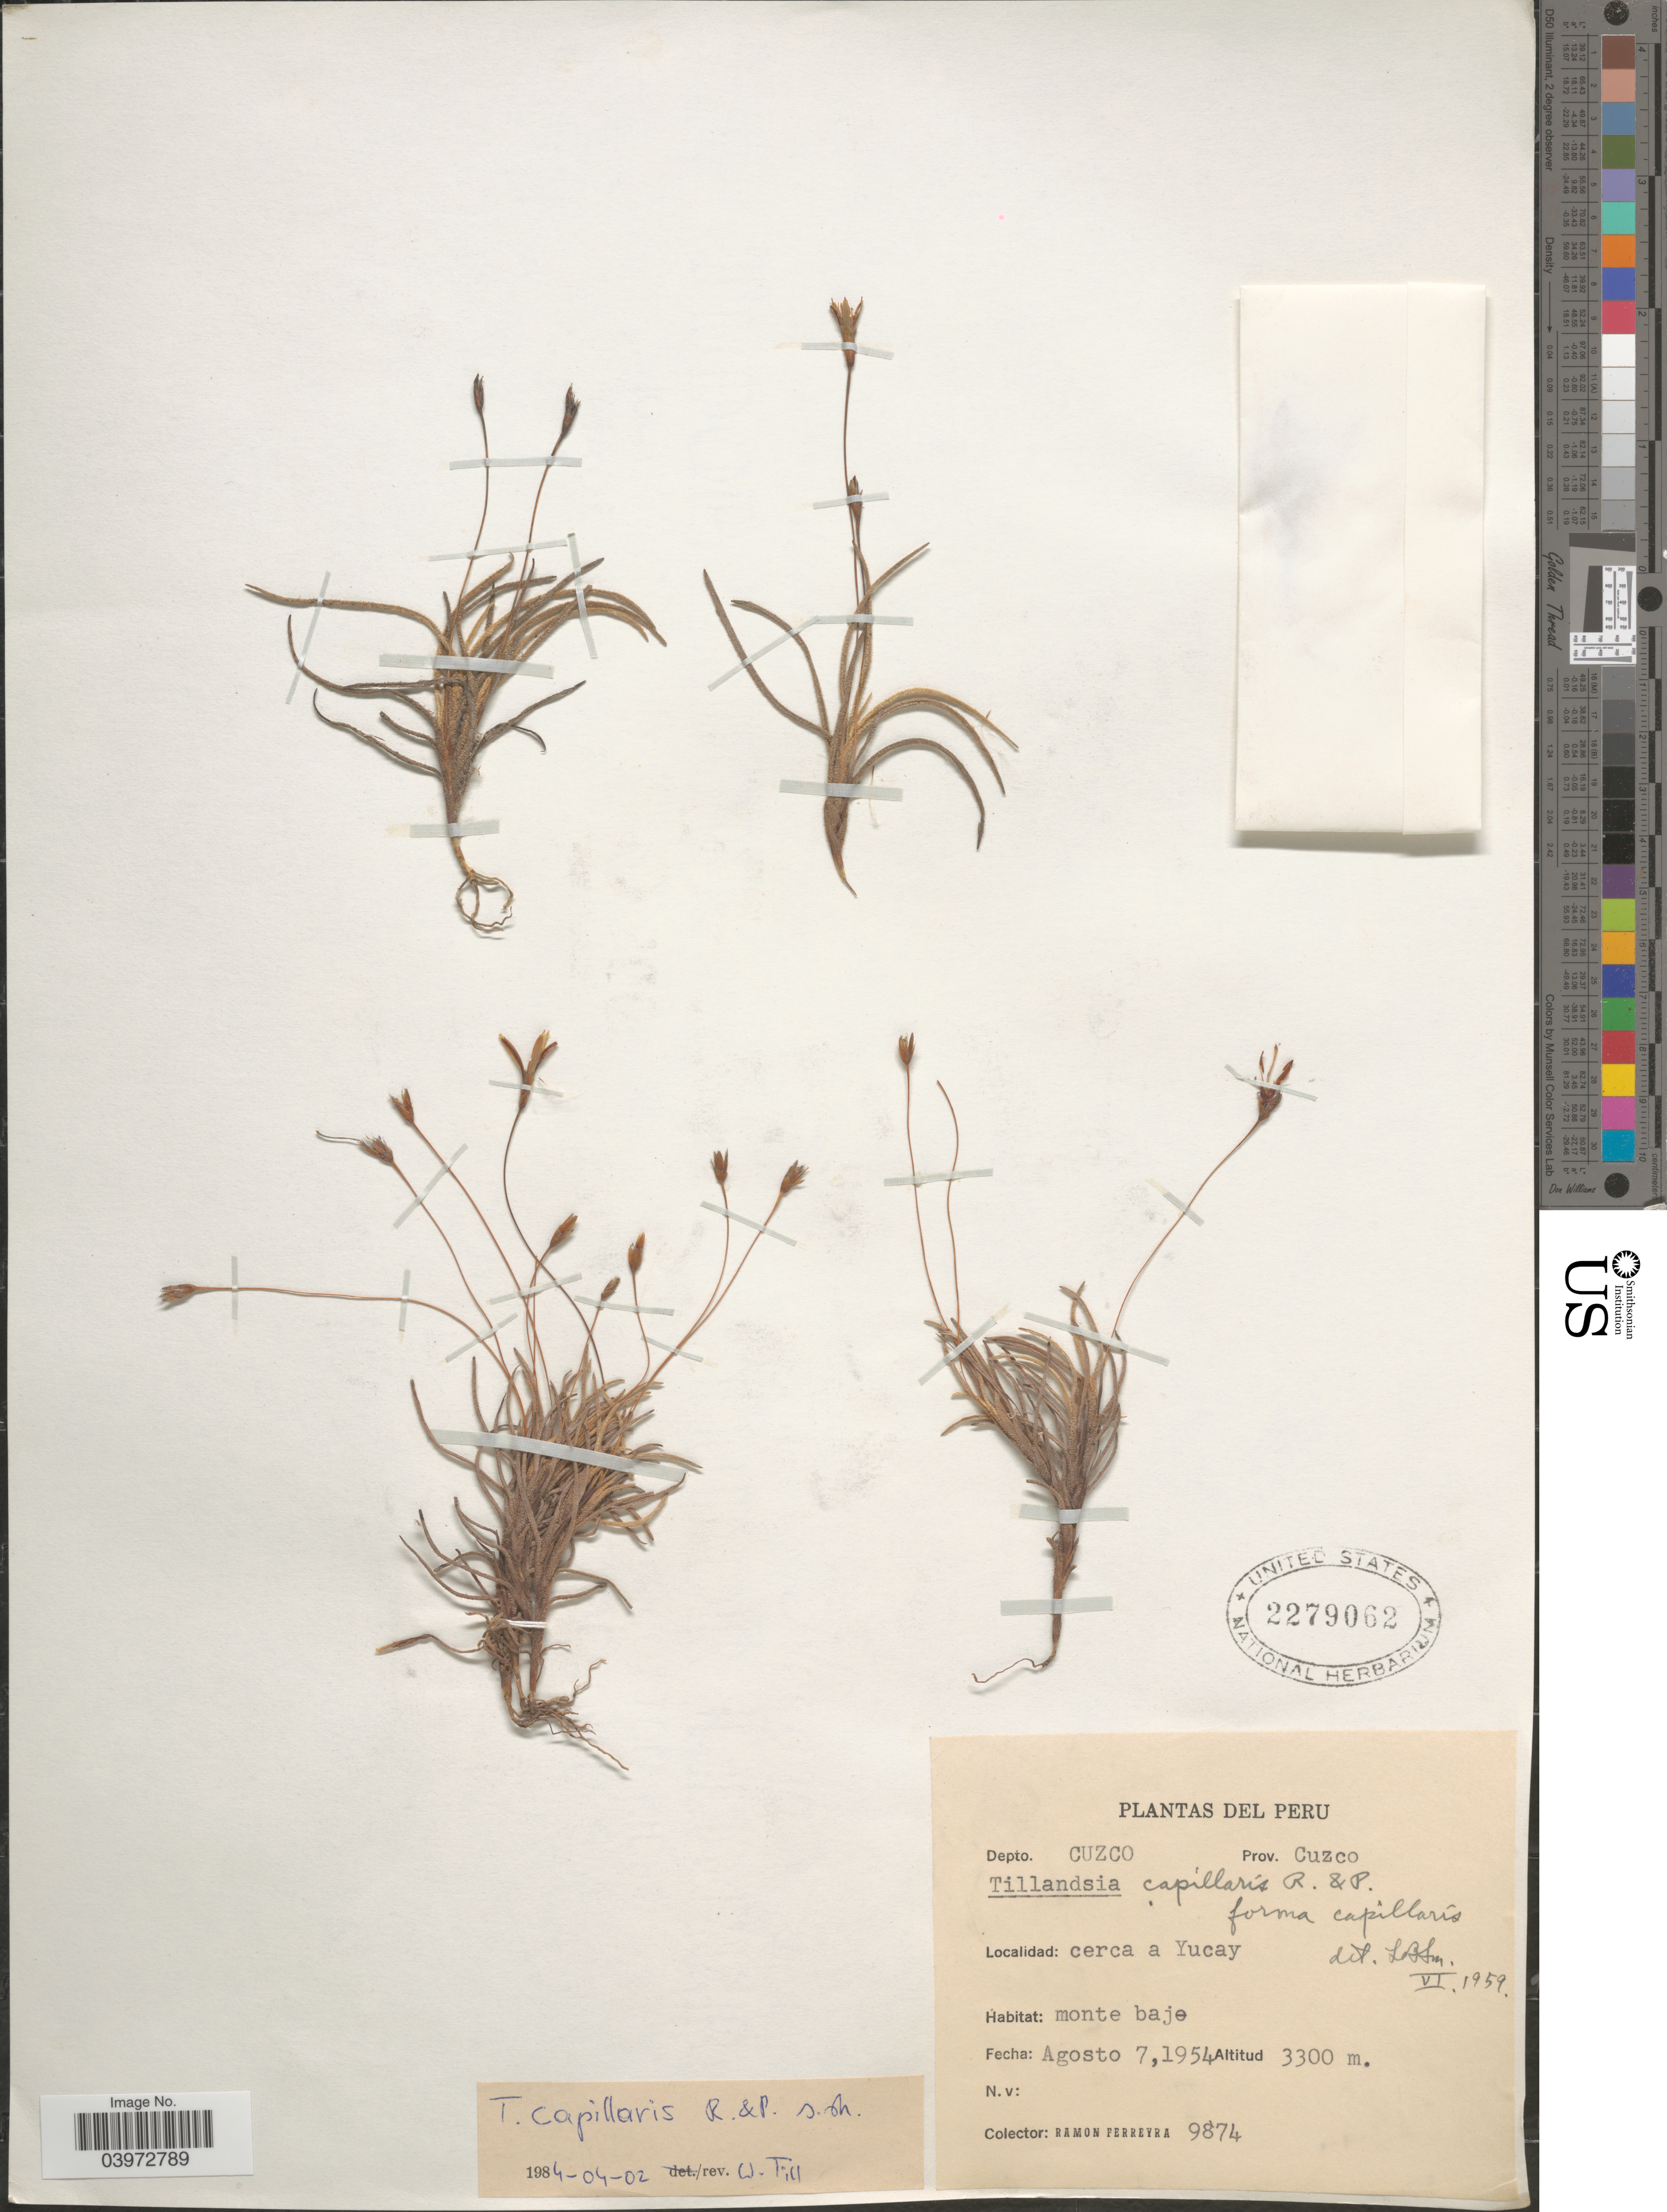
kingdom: Plantae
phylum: Tracheophyta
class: Liliopsida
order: Poales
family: Bromeliaceae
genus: Tillandsia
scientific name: Tillandsia capillaris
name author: Ruiz & Pav.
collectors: R. A. Ferreyra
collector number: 9874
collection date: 1954-08-07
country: Peru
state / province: Cusco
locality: Depto. Cuzco. Prov. Cuzco. Cerca a Yucay.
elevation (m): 3300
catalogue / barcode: US 2279062